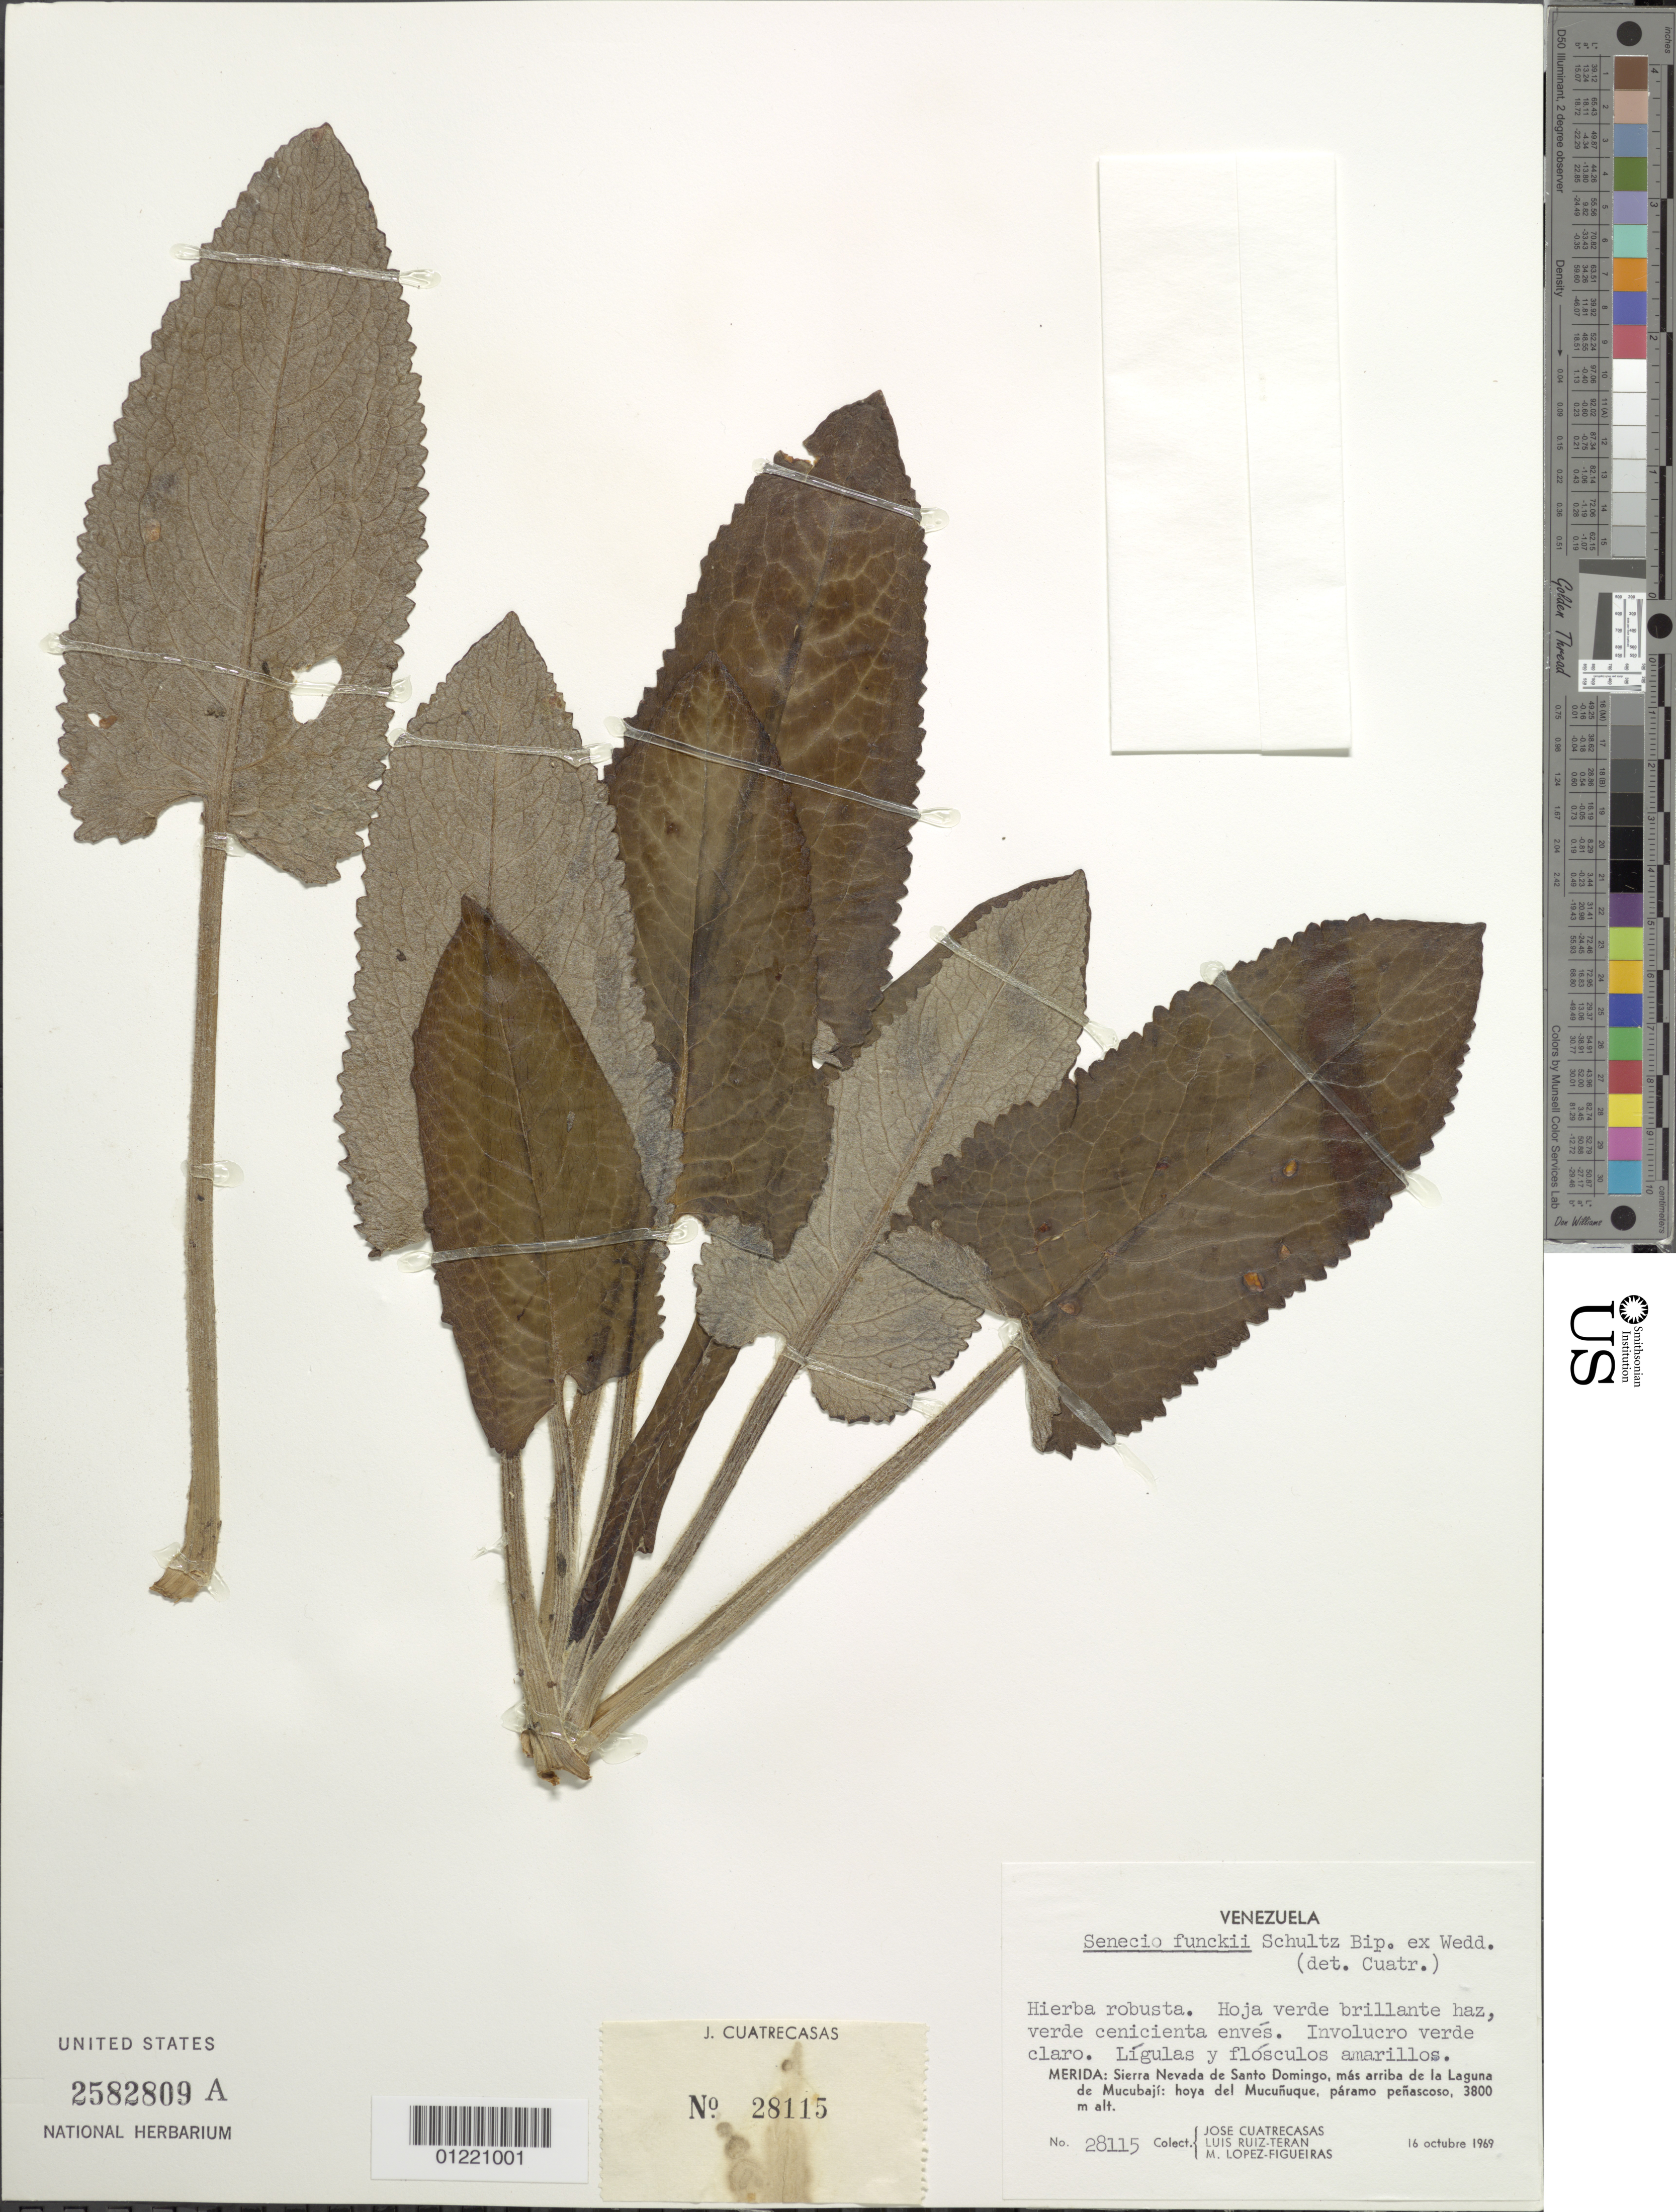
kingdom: Plantae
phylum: Tracheophyta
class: Magnoliopsida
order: Asterales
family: Asteraceae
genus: Senecio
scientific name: Senecio funckii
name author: (Sch. Bip. ex Wedd.) Cuatrec.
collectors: J. Cuatrecasas, L. E. Ruíz-Terán & M. López Figueiras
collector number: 28115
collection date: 1969-10-16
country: Venezuela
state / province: Mérida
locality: Sierra Nevada de Santo Domingo, más arriba de la Laguna de Mucubají: hoya del Mucuñuque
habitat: paramo penascoso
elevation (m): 3800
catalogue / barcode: US 2582809A